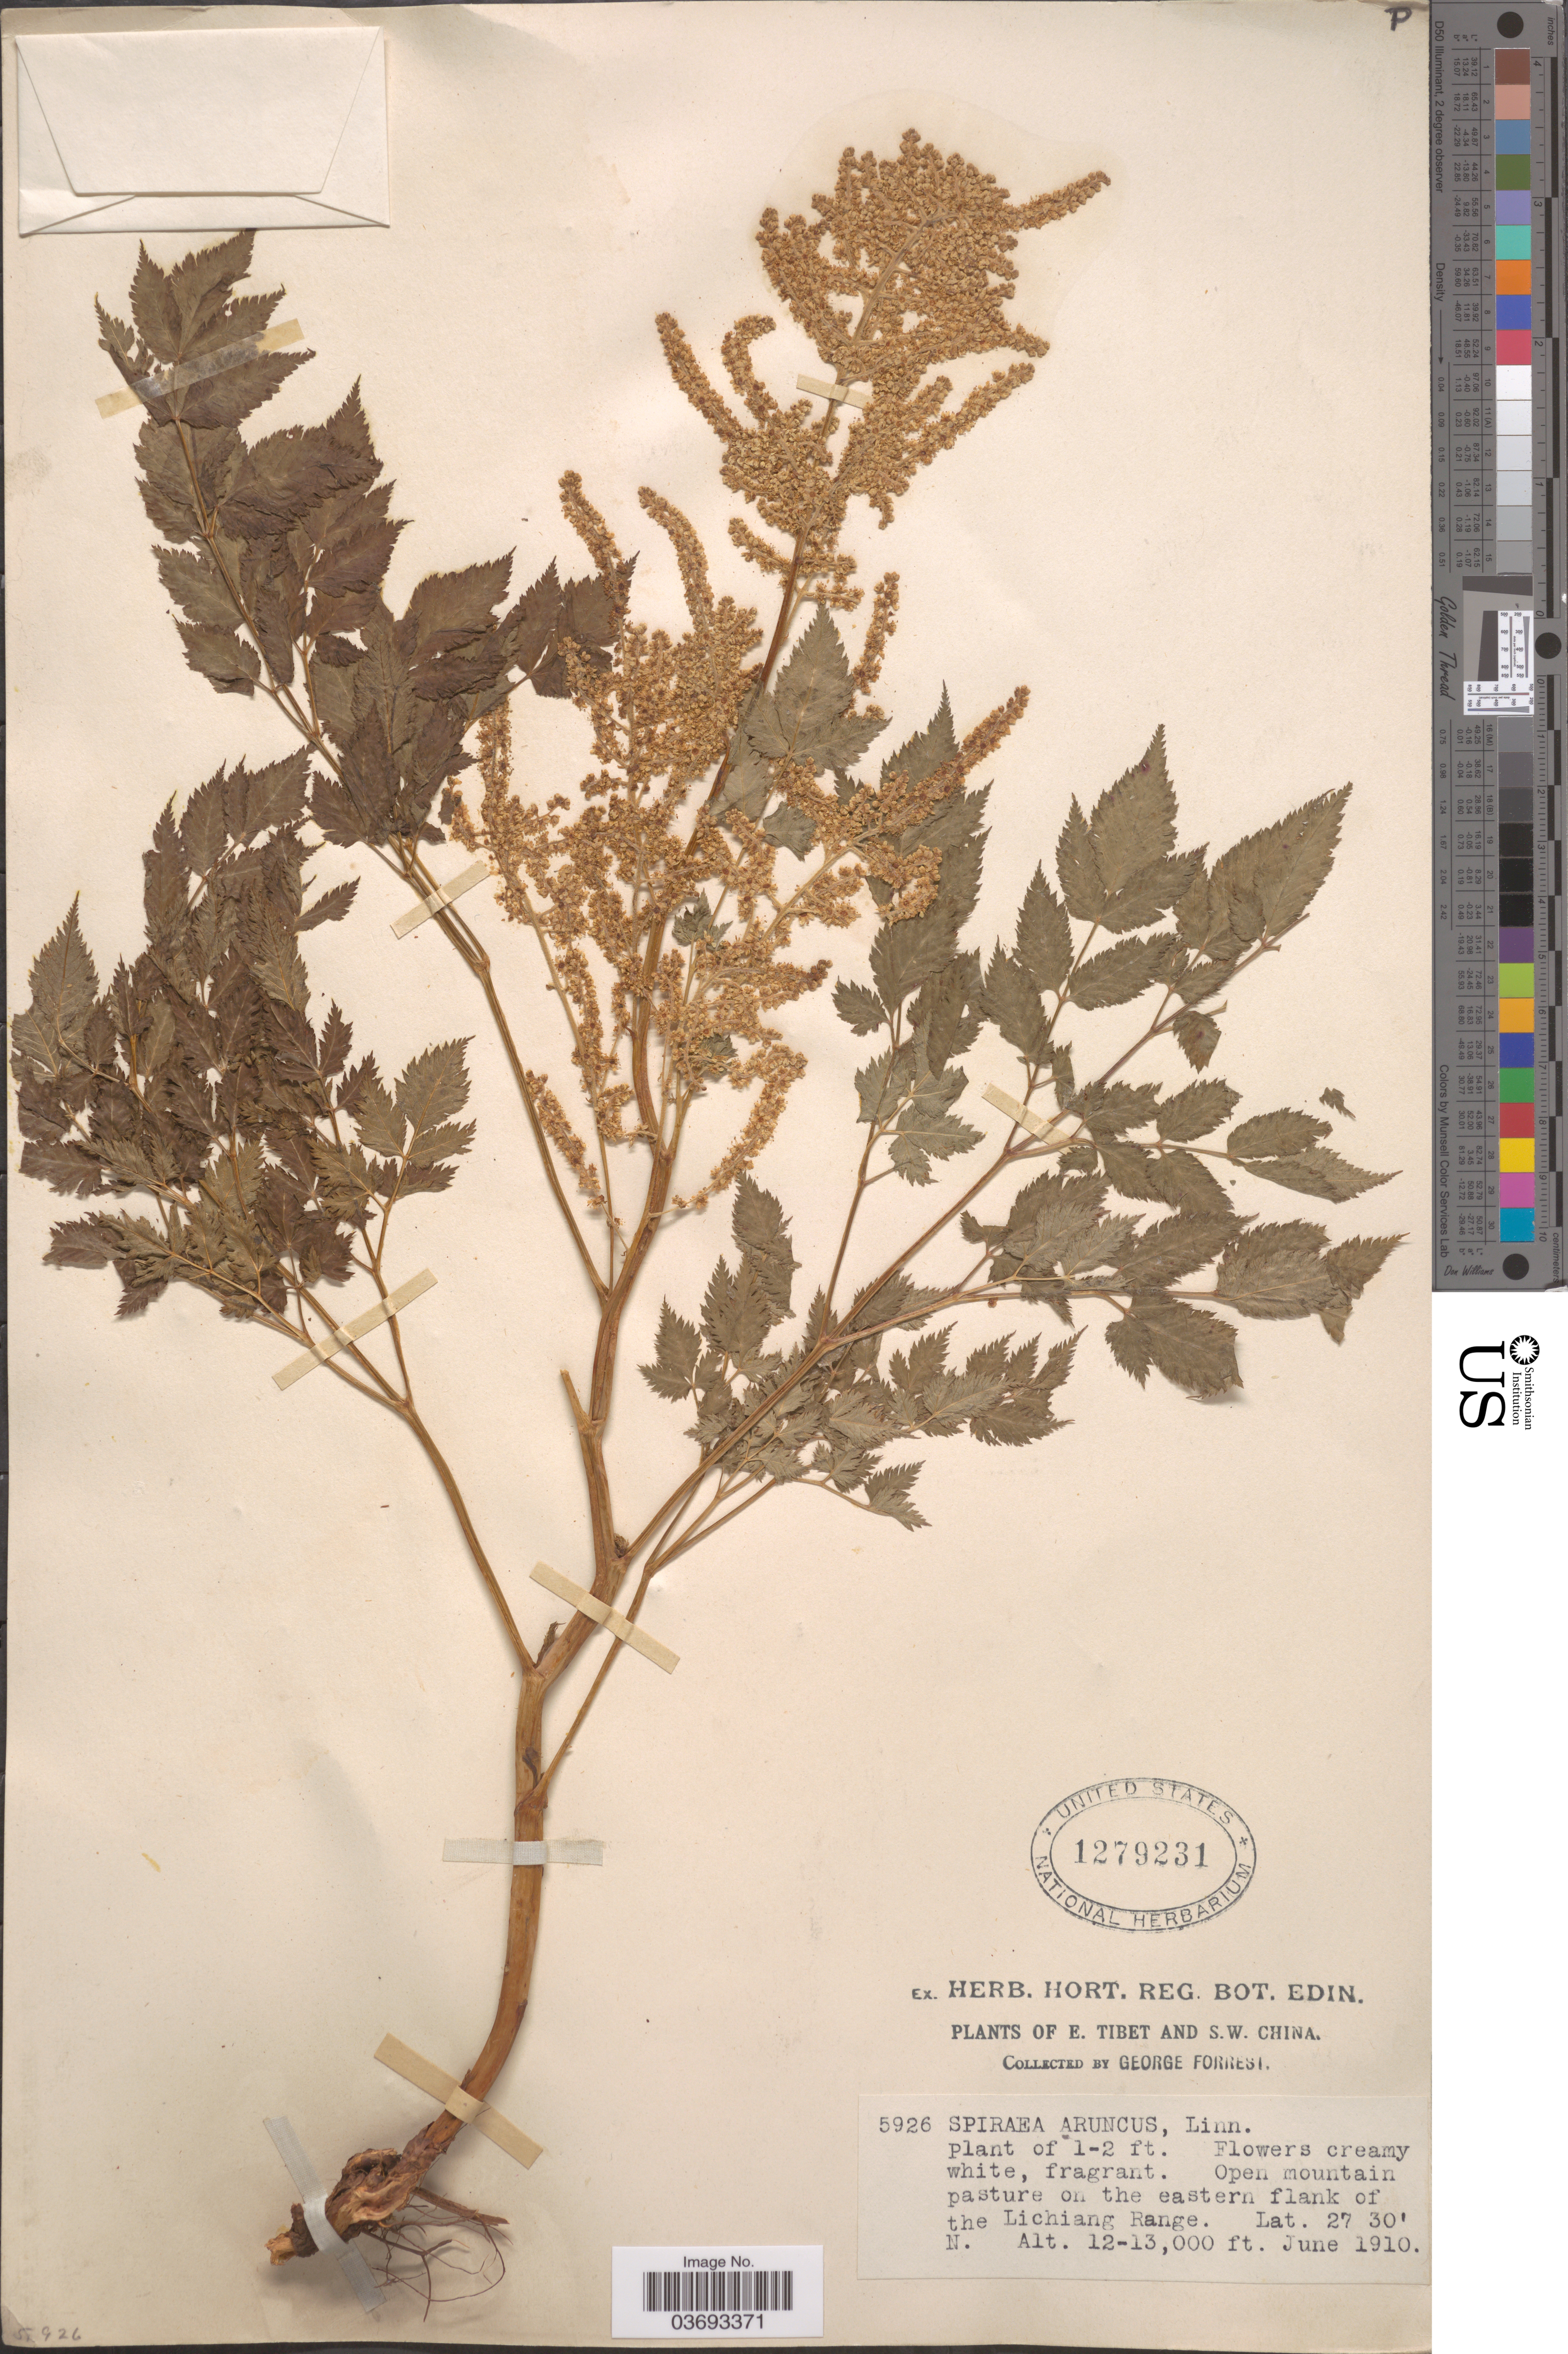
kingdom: Plantae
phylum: Tracheophyta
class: Magnoliopsida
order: Rosales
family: Rosaceae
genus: Spiraea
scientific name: Spiraea aruncus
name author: L.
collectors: G. Forrest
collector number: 5926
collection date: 1910-06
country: China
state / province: Xizang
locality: E. Tibet and S.W. China. Open mountain pasture on the eastern flank of the Lichiang Range.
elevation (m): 3658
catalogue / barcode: US 1279231